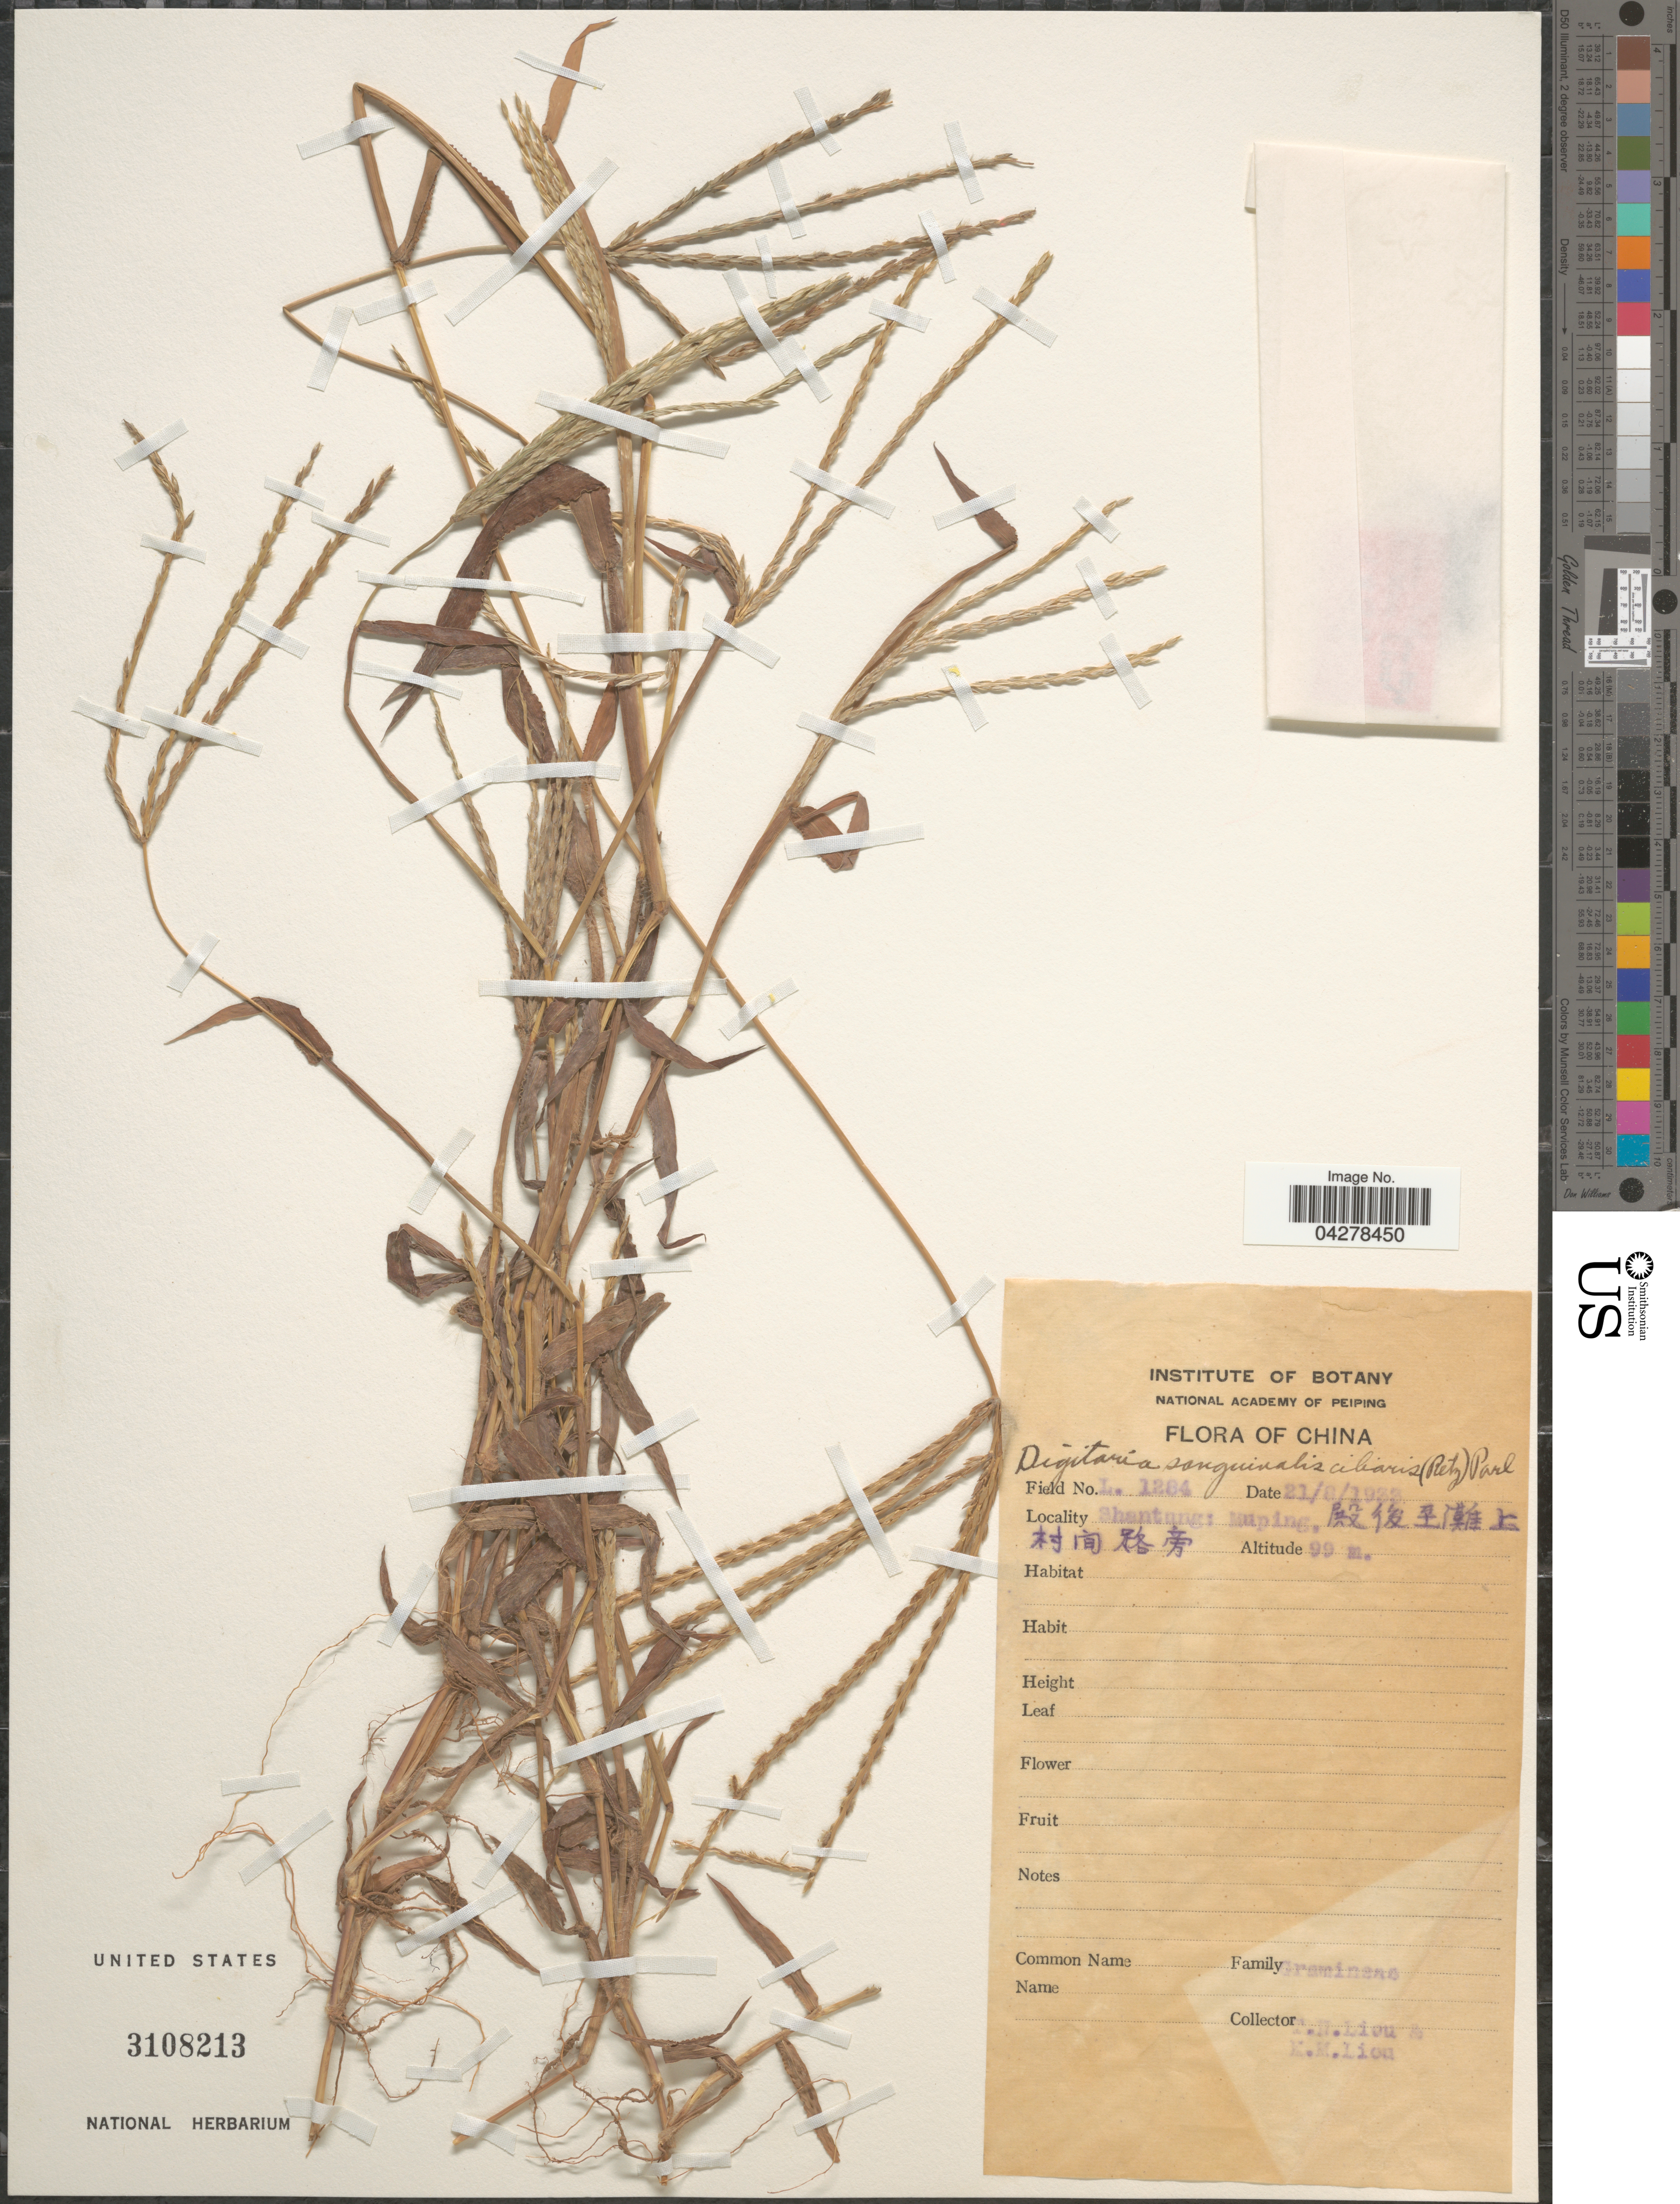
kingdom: Plantae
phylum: Tracheophyta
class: Liliopsida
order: Poales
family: Poaceae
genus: Digitaria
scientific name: Digitaria sanguinalis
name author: (L.) Scop.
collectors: T. N. Liou & K. M. Liou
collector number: L1284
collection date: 1933-08-21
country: China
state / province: Shandong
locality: Shantung: Muping, X.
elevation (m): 99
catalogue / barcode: US 3108213